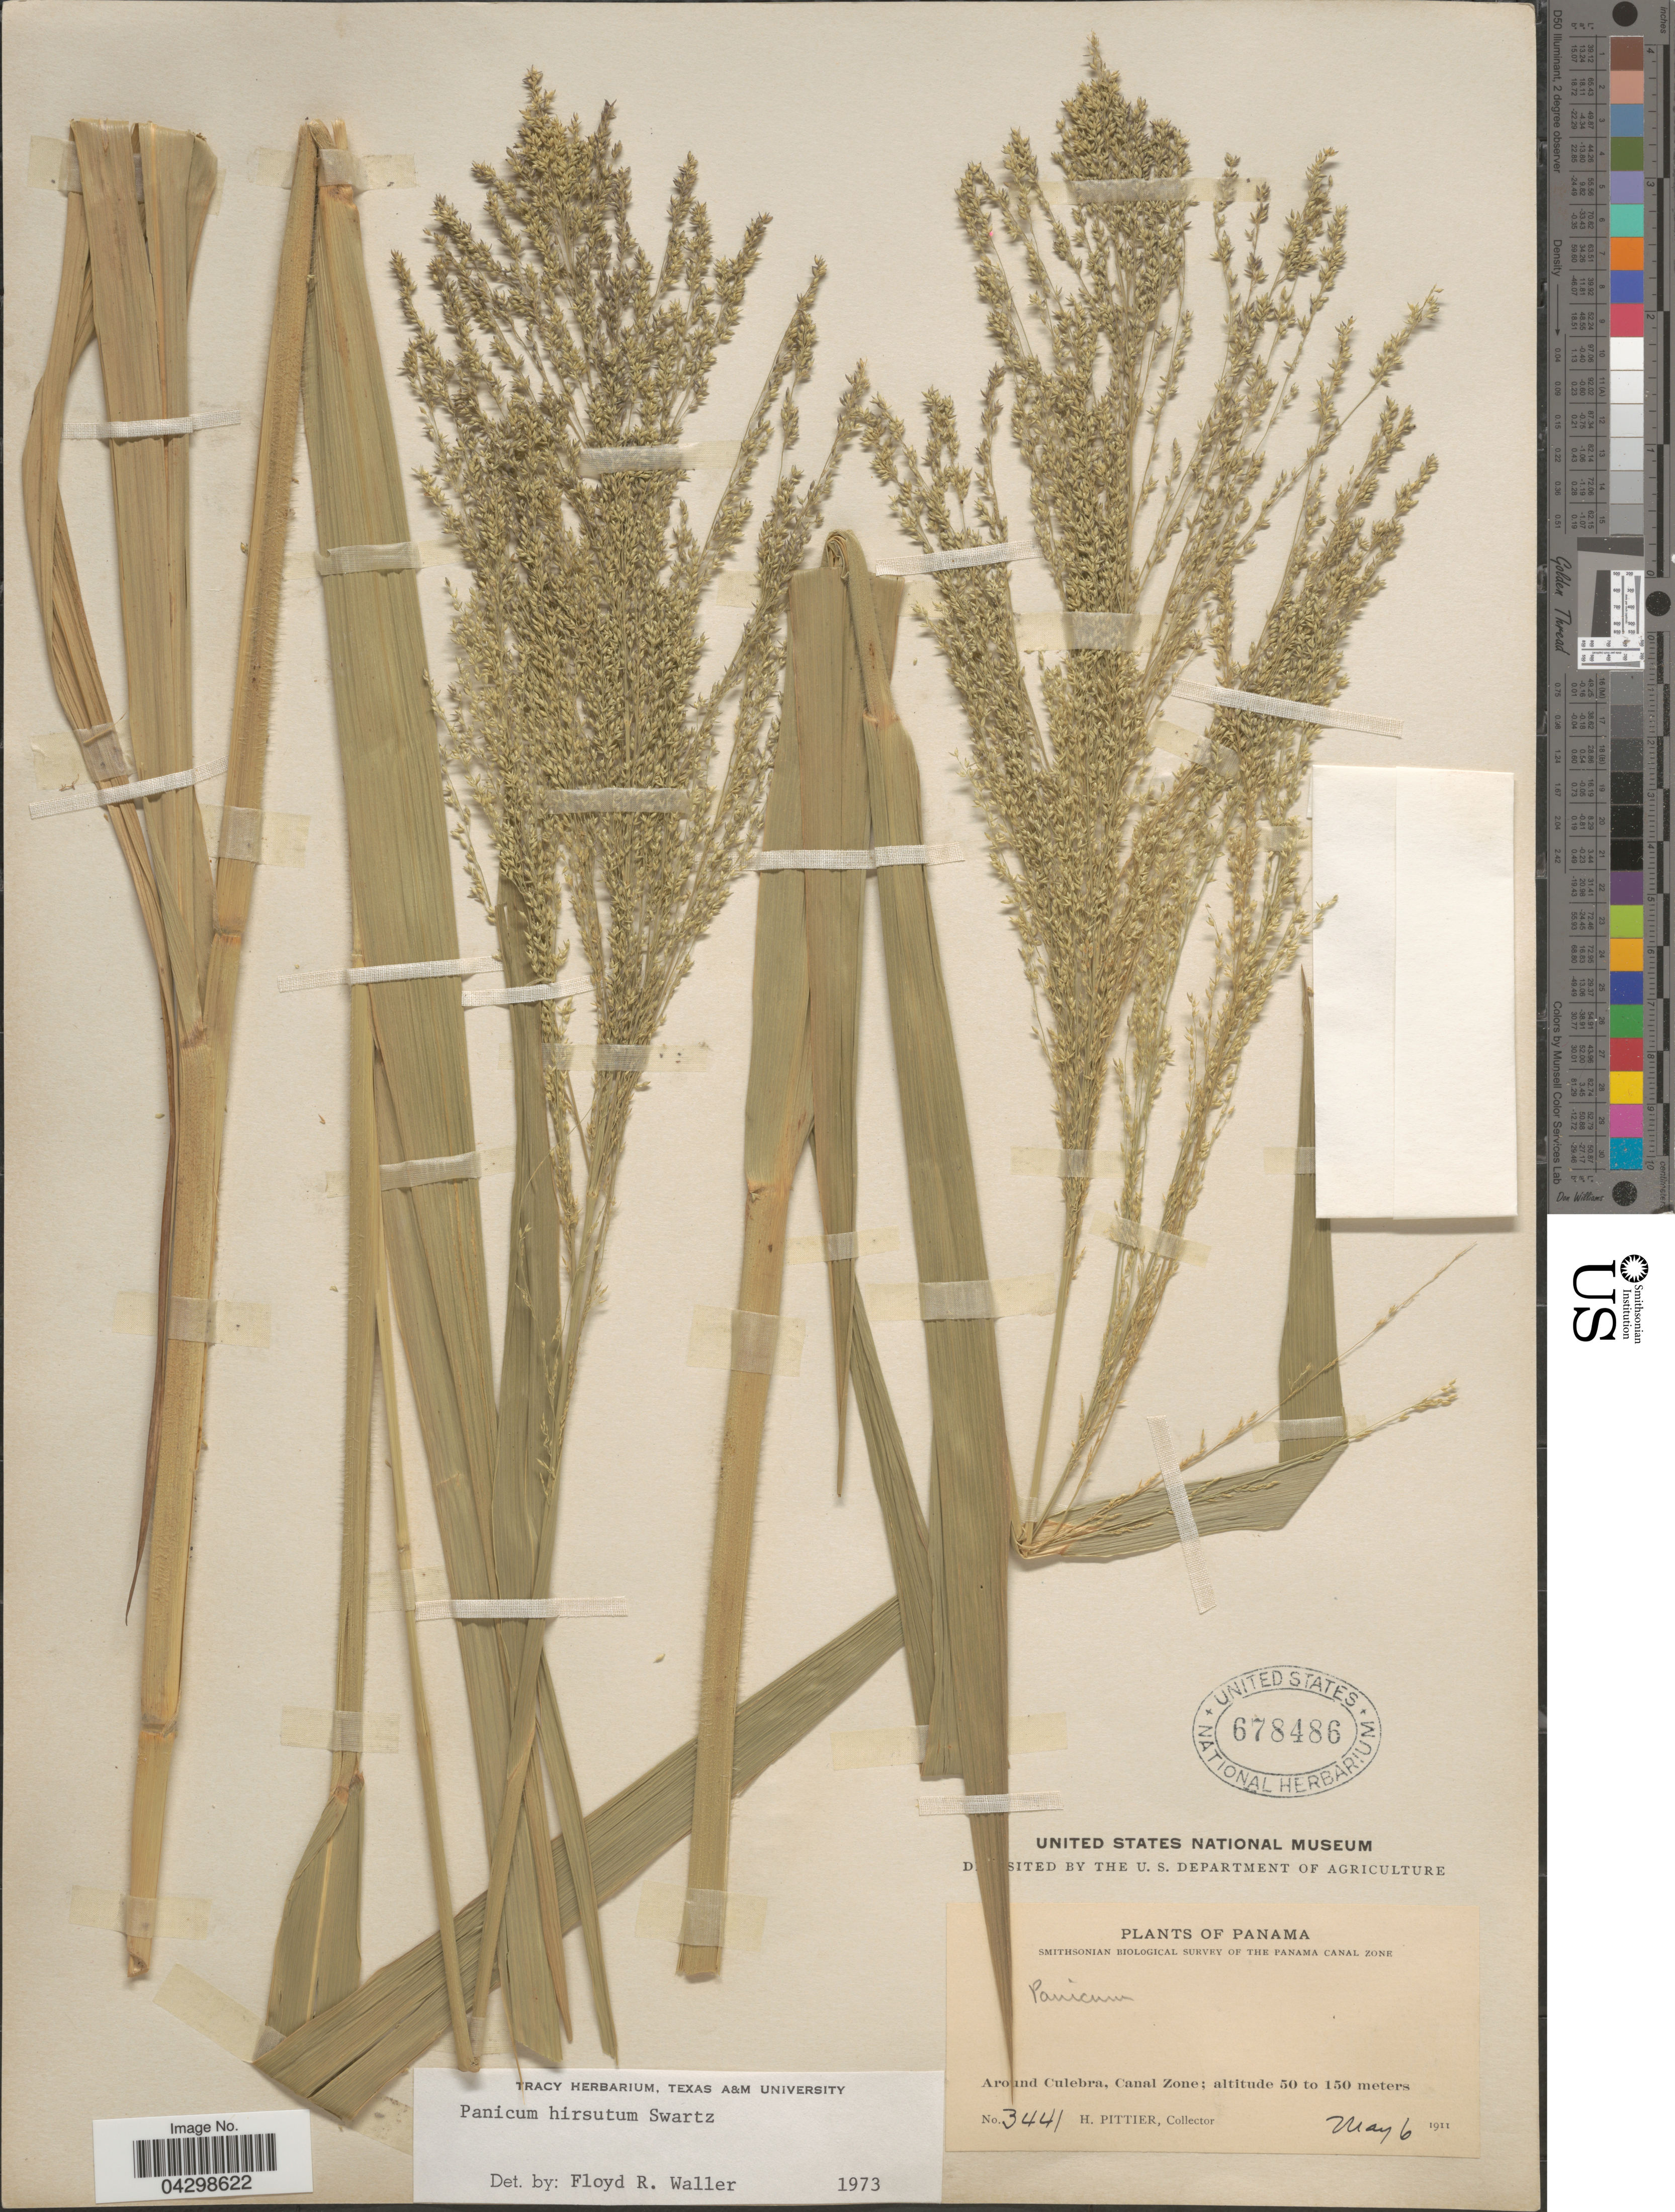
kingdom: Plantae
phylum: Tracheophyta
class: Liliopsida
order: Poales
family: Poaceae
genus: Panicum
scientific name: Panicum hirsutum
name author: Sw.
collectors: H. F. Pittier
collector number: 3441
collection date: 1911-05-06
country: Panama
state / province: Colón / Panamá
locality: Smithsonian Biological Survey of the Panama Canal Zone. Around Culebra, Canal Zone.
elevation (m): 50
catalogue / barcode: US 678486